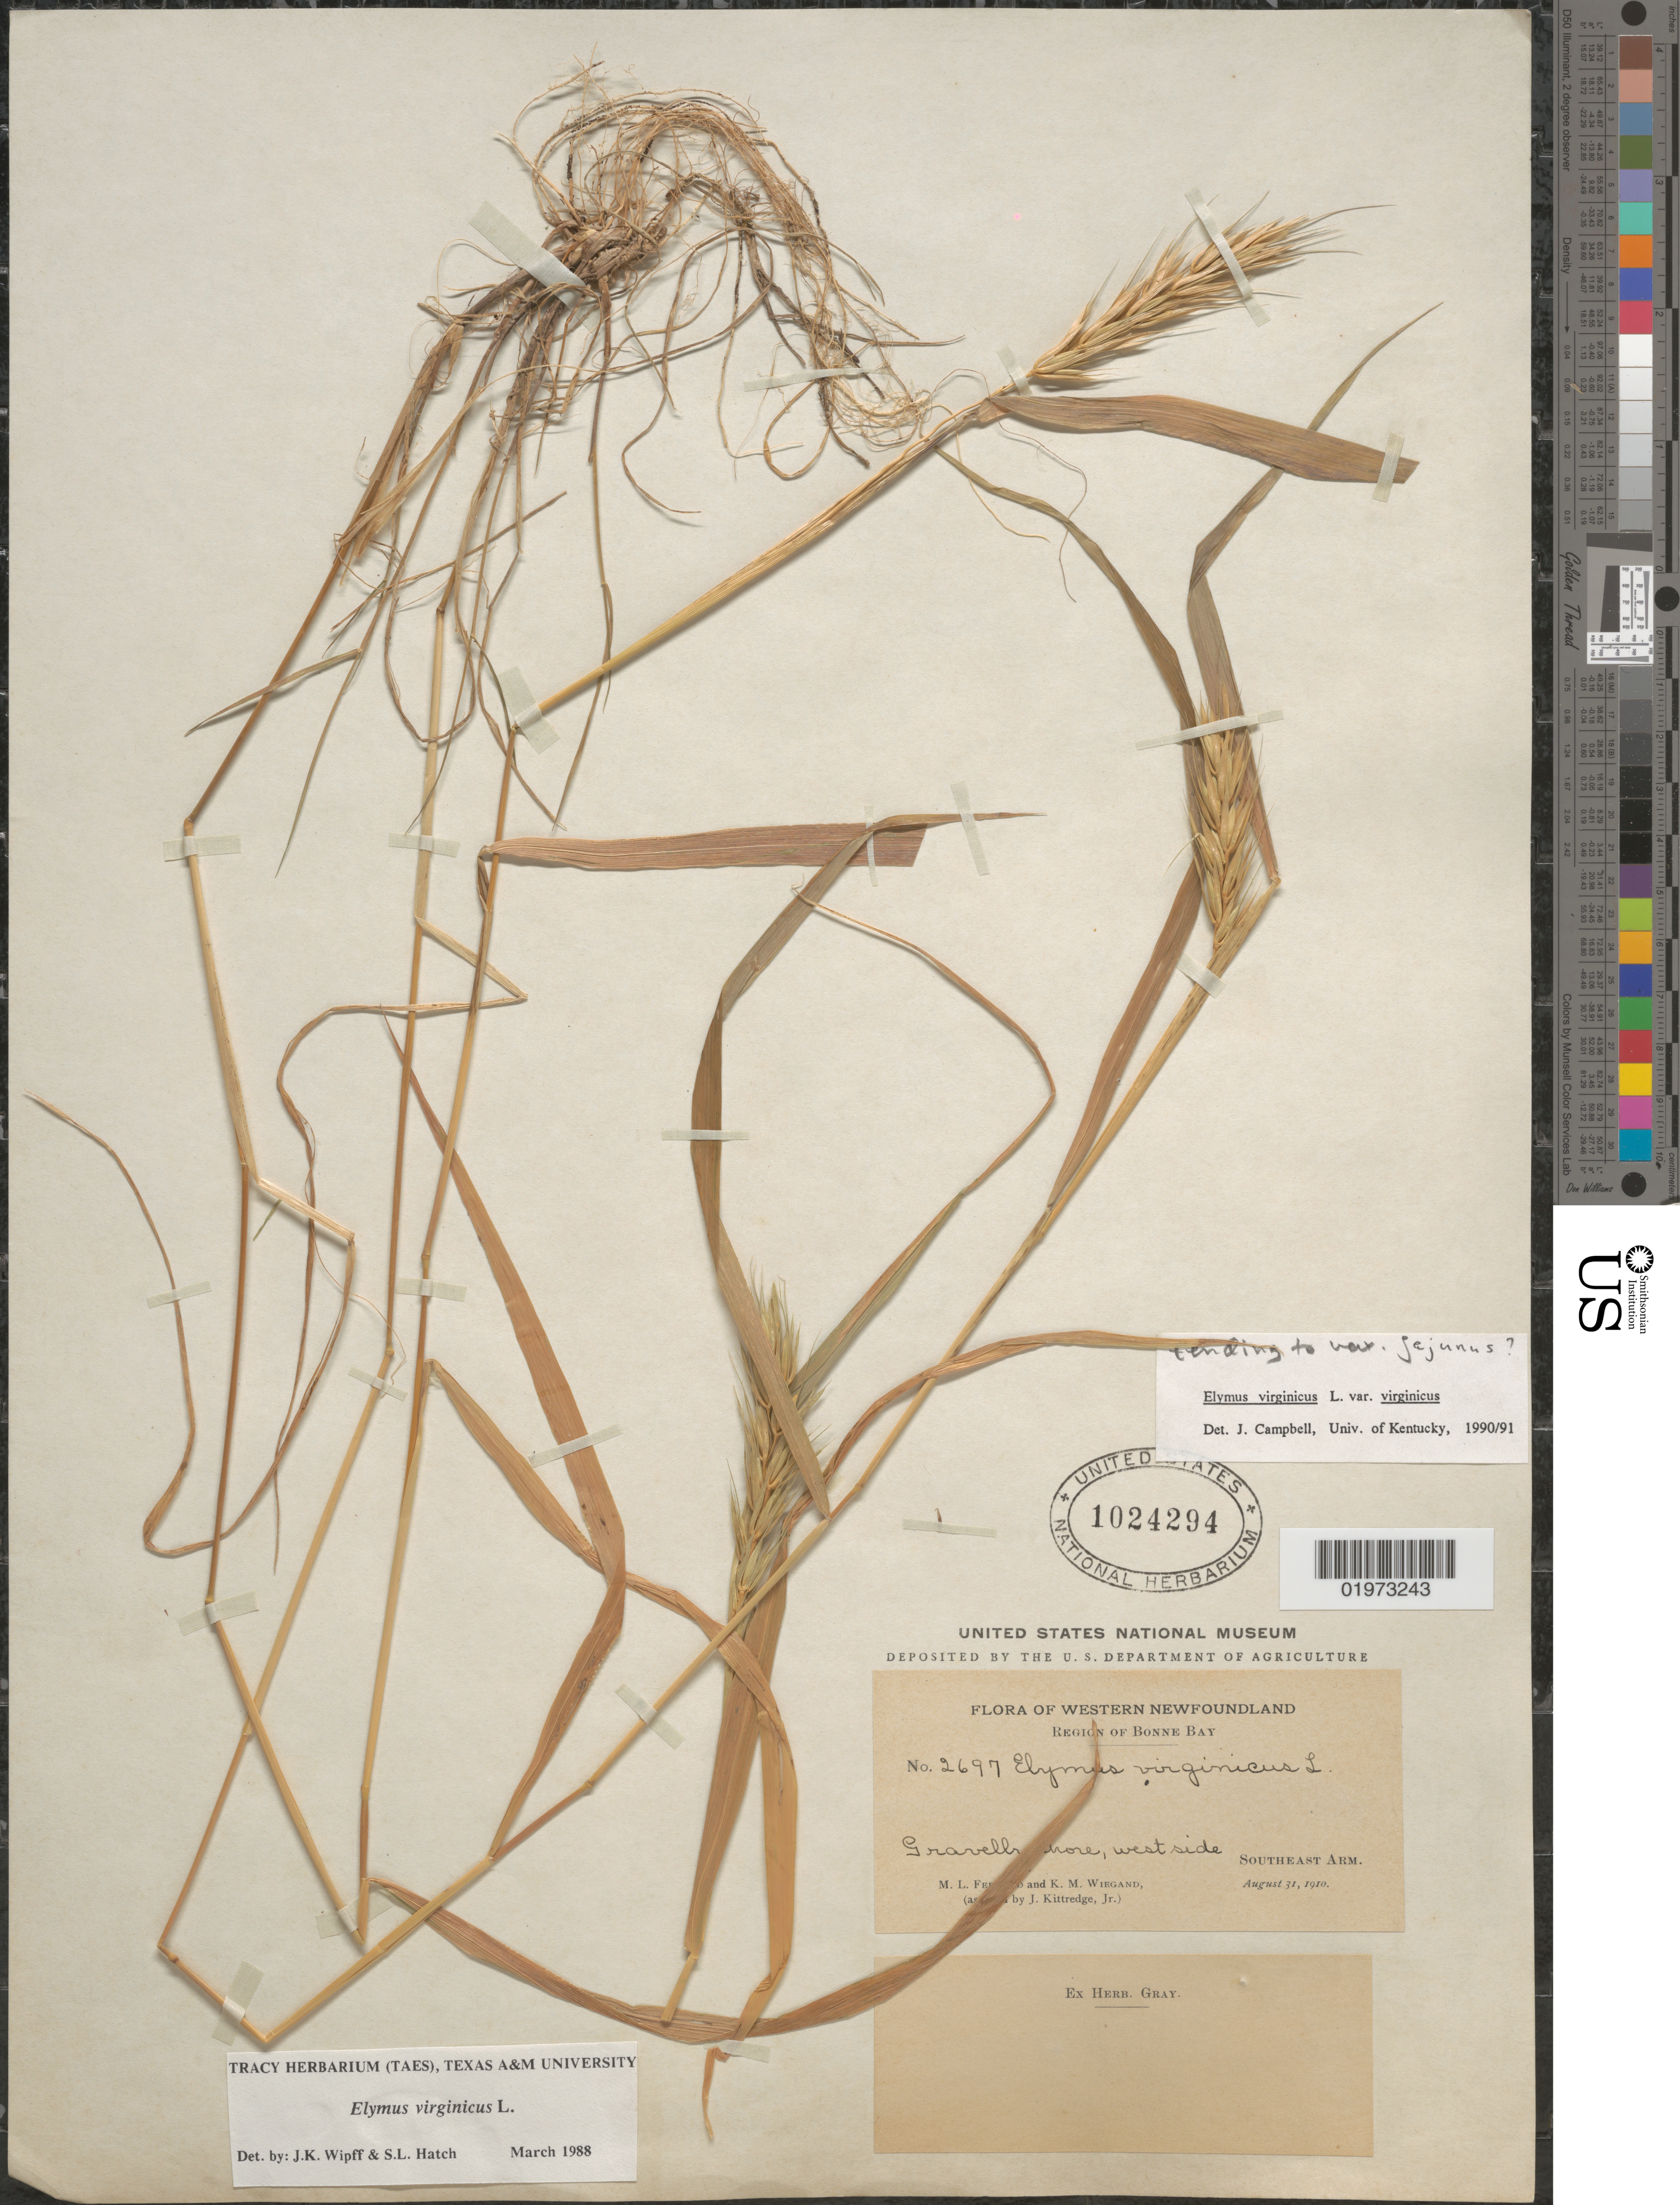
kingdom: Plantae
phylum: Tracheophyta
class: Liliopsida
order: Poales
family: Poaceae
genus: Elymus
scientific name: Elymus virginicus var. virginicus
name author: L.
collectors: M. L. Fernald, K. M. Wiegand & J. Kittredge Jr.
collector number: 2697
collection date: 1910-08-31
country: Canada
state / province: Newfoundland and Labrador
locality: Western Newfoundland. Region of Bonne Bay. Gravelly shore, west side. Southeast Arm.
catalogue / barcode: US 1024294